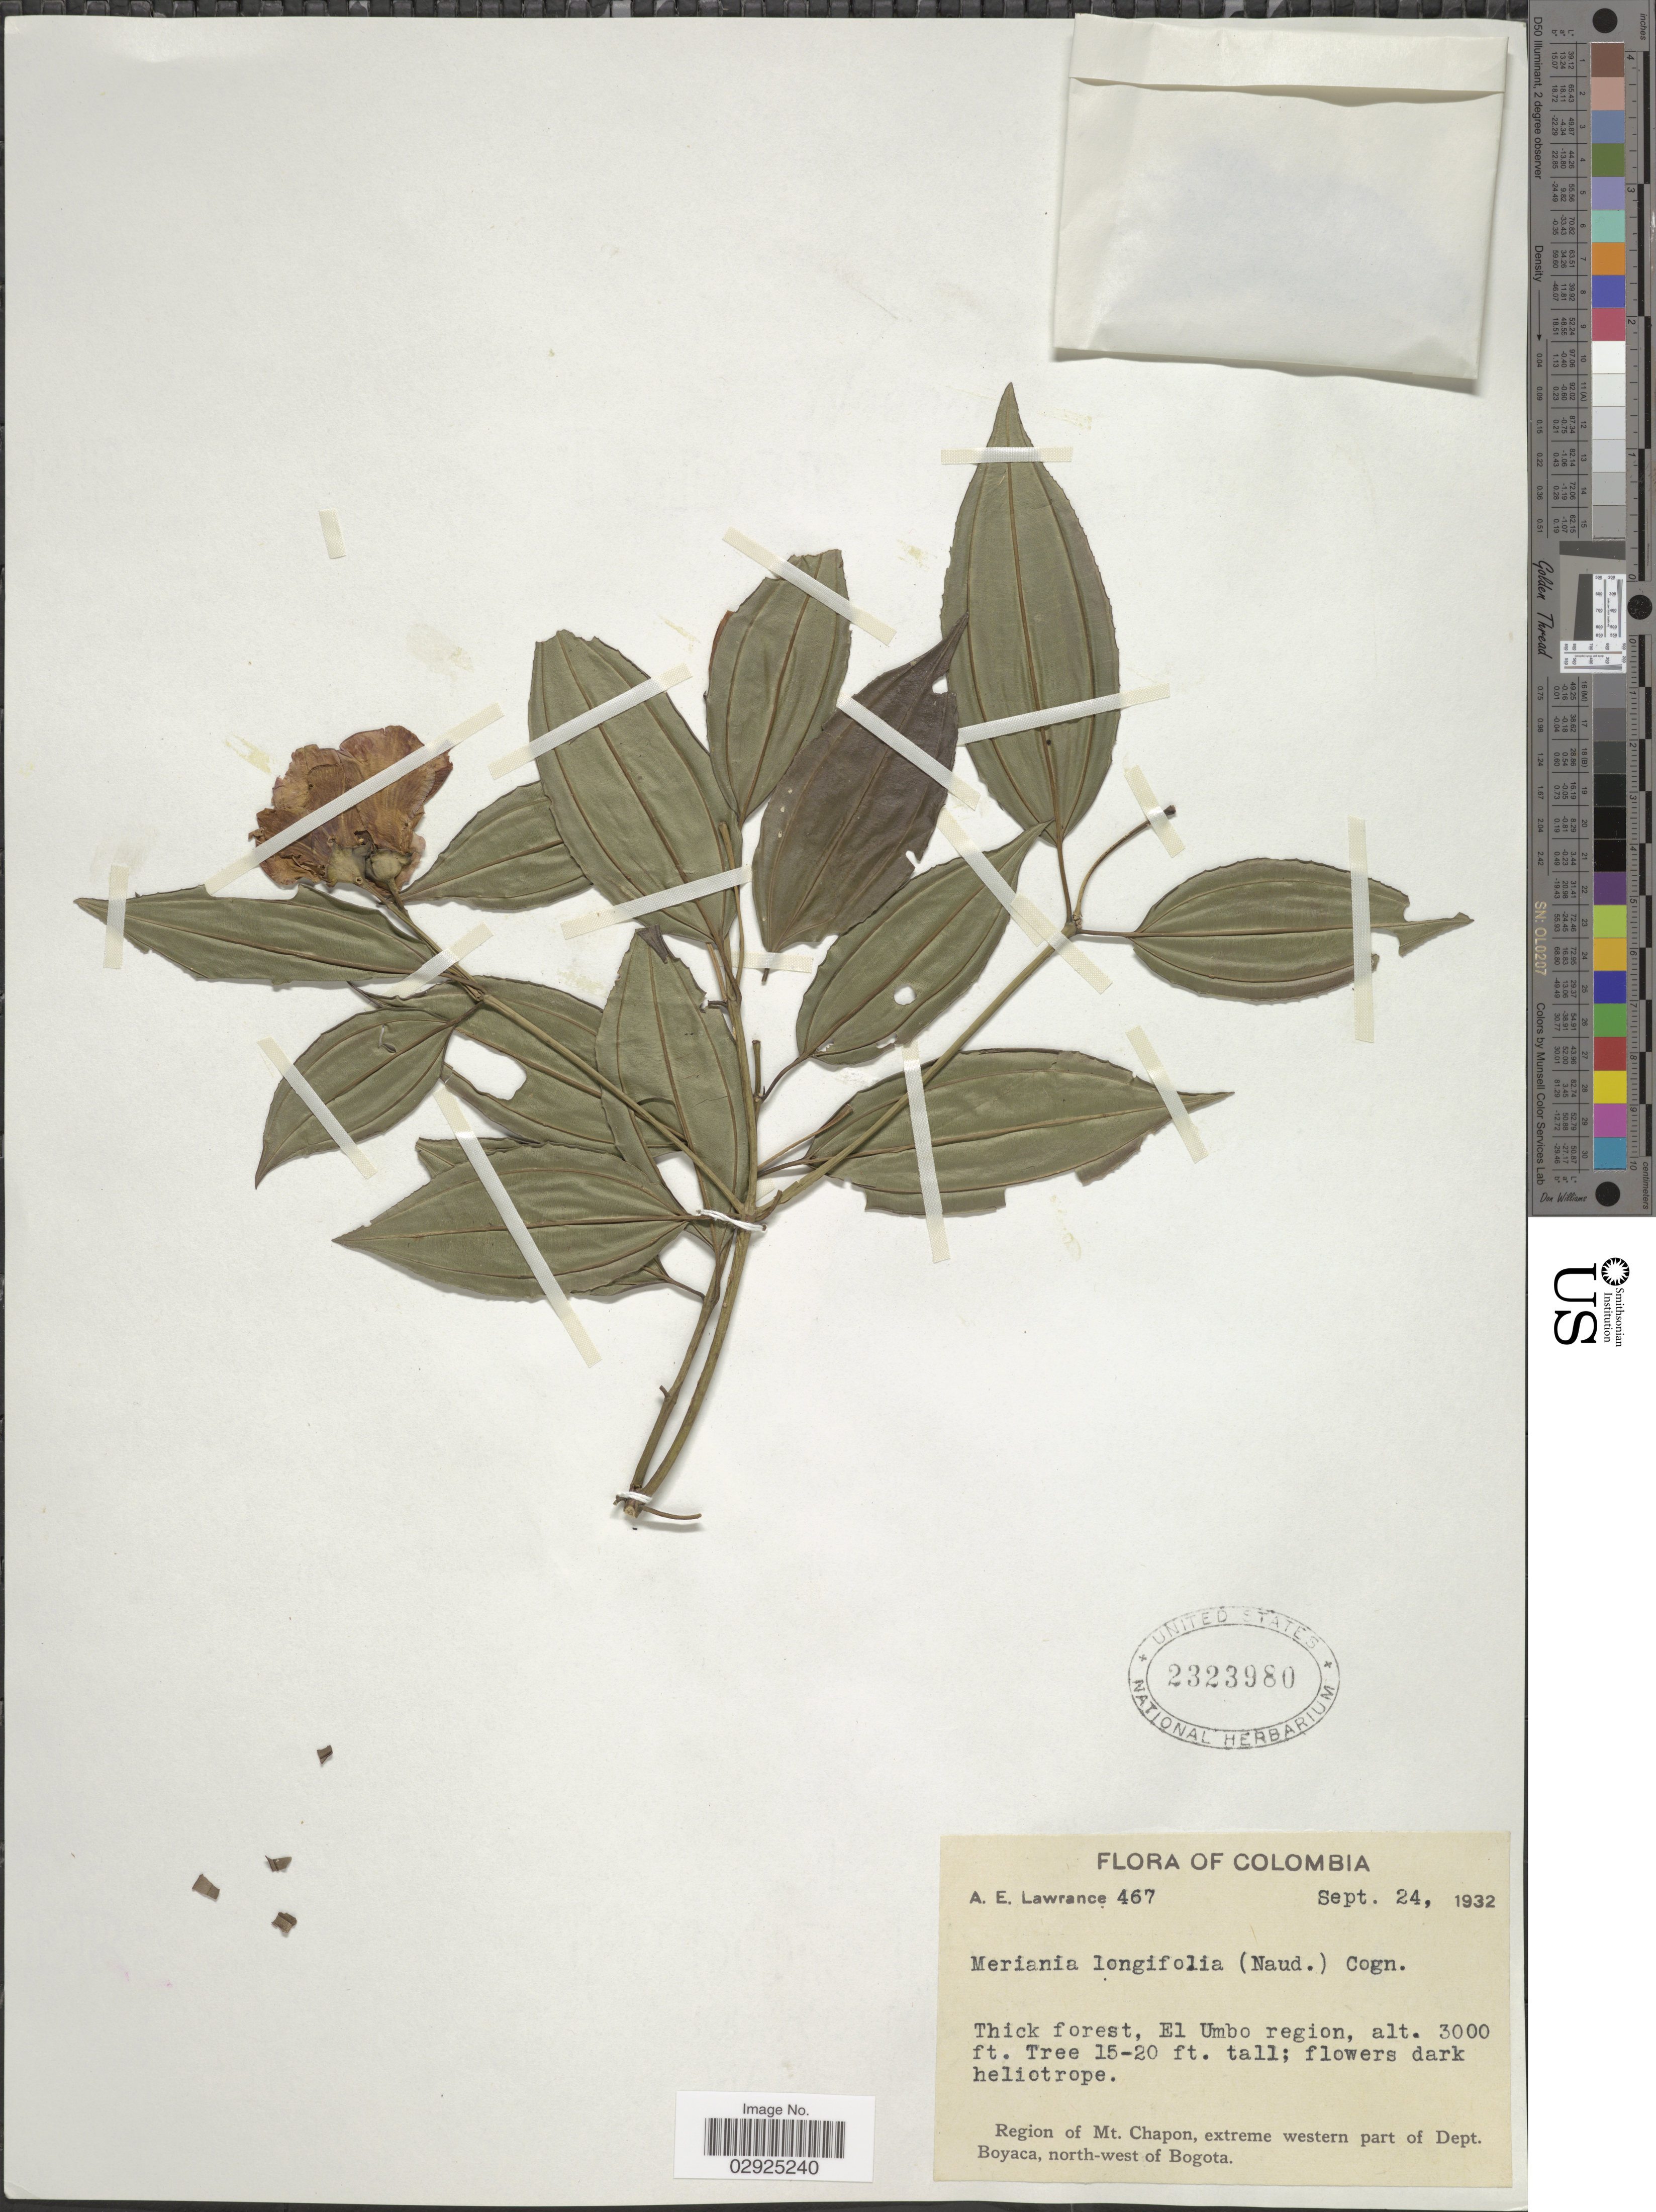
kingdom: Plantae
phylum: Tracheophyta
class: Magnoliopsida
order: Myrtales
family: Melastomataceae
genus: Meriania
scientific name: Meriania longifolia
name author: (Naudin) Cogn.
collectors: A. Lawrence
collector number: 467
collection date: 1932-09-24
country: Colombia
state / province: Boyacá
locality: Thick forest, El Umbo region. Region of Mt. Chapon, extreme western part of Dept. Boyaca, north-west of Bogota.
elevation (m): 914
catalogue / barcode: US 2323980